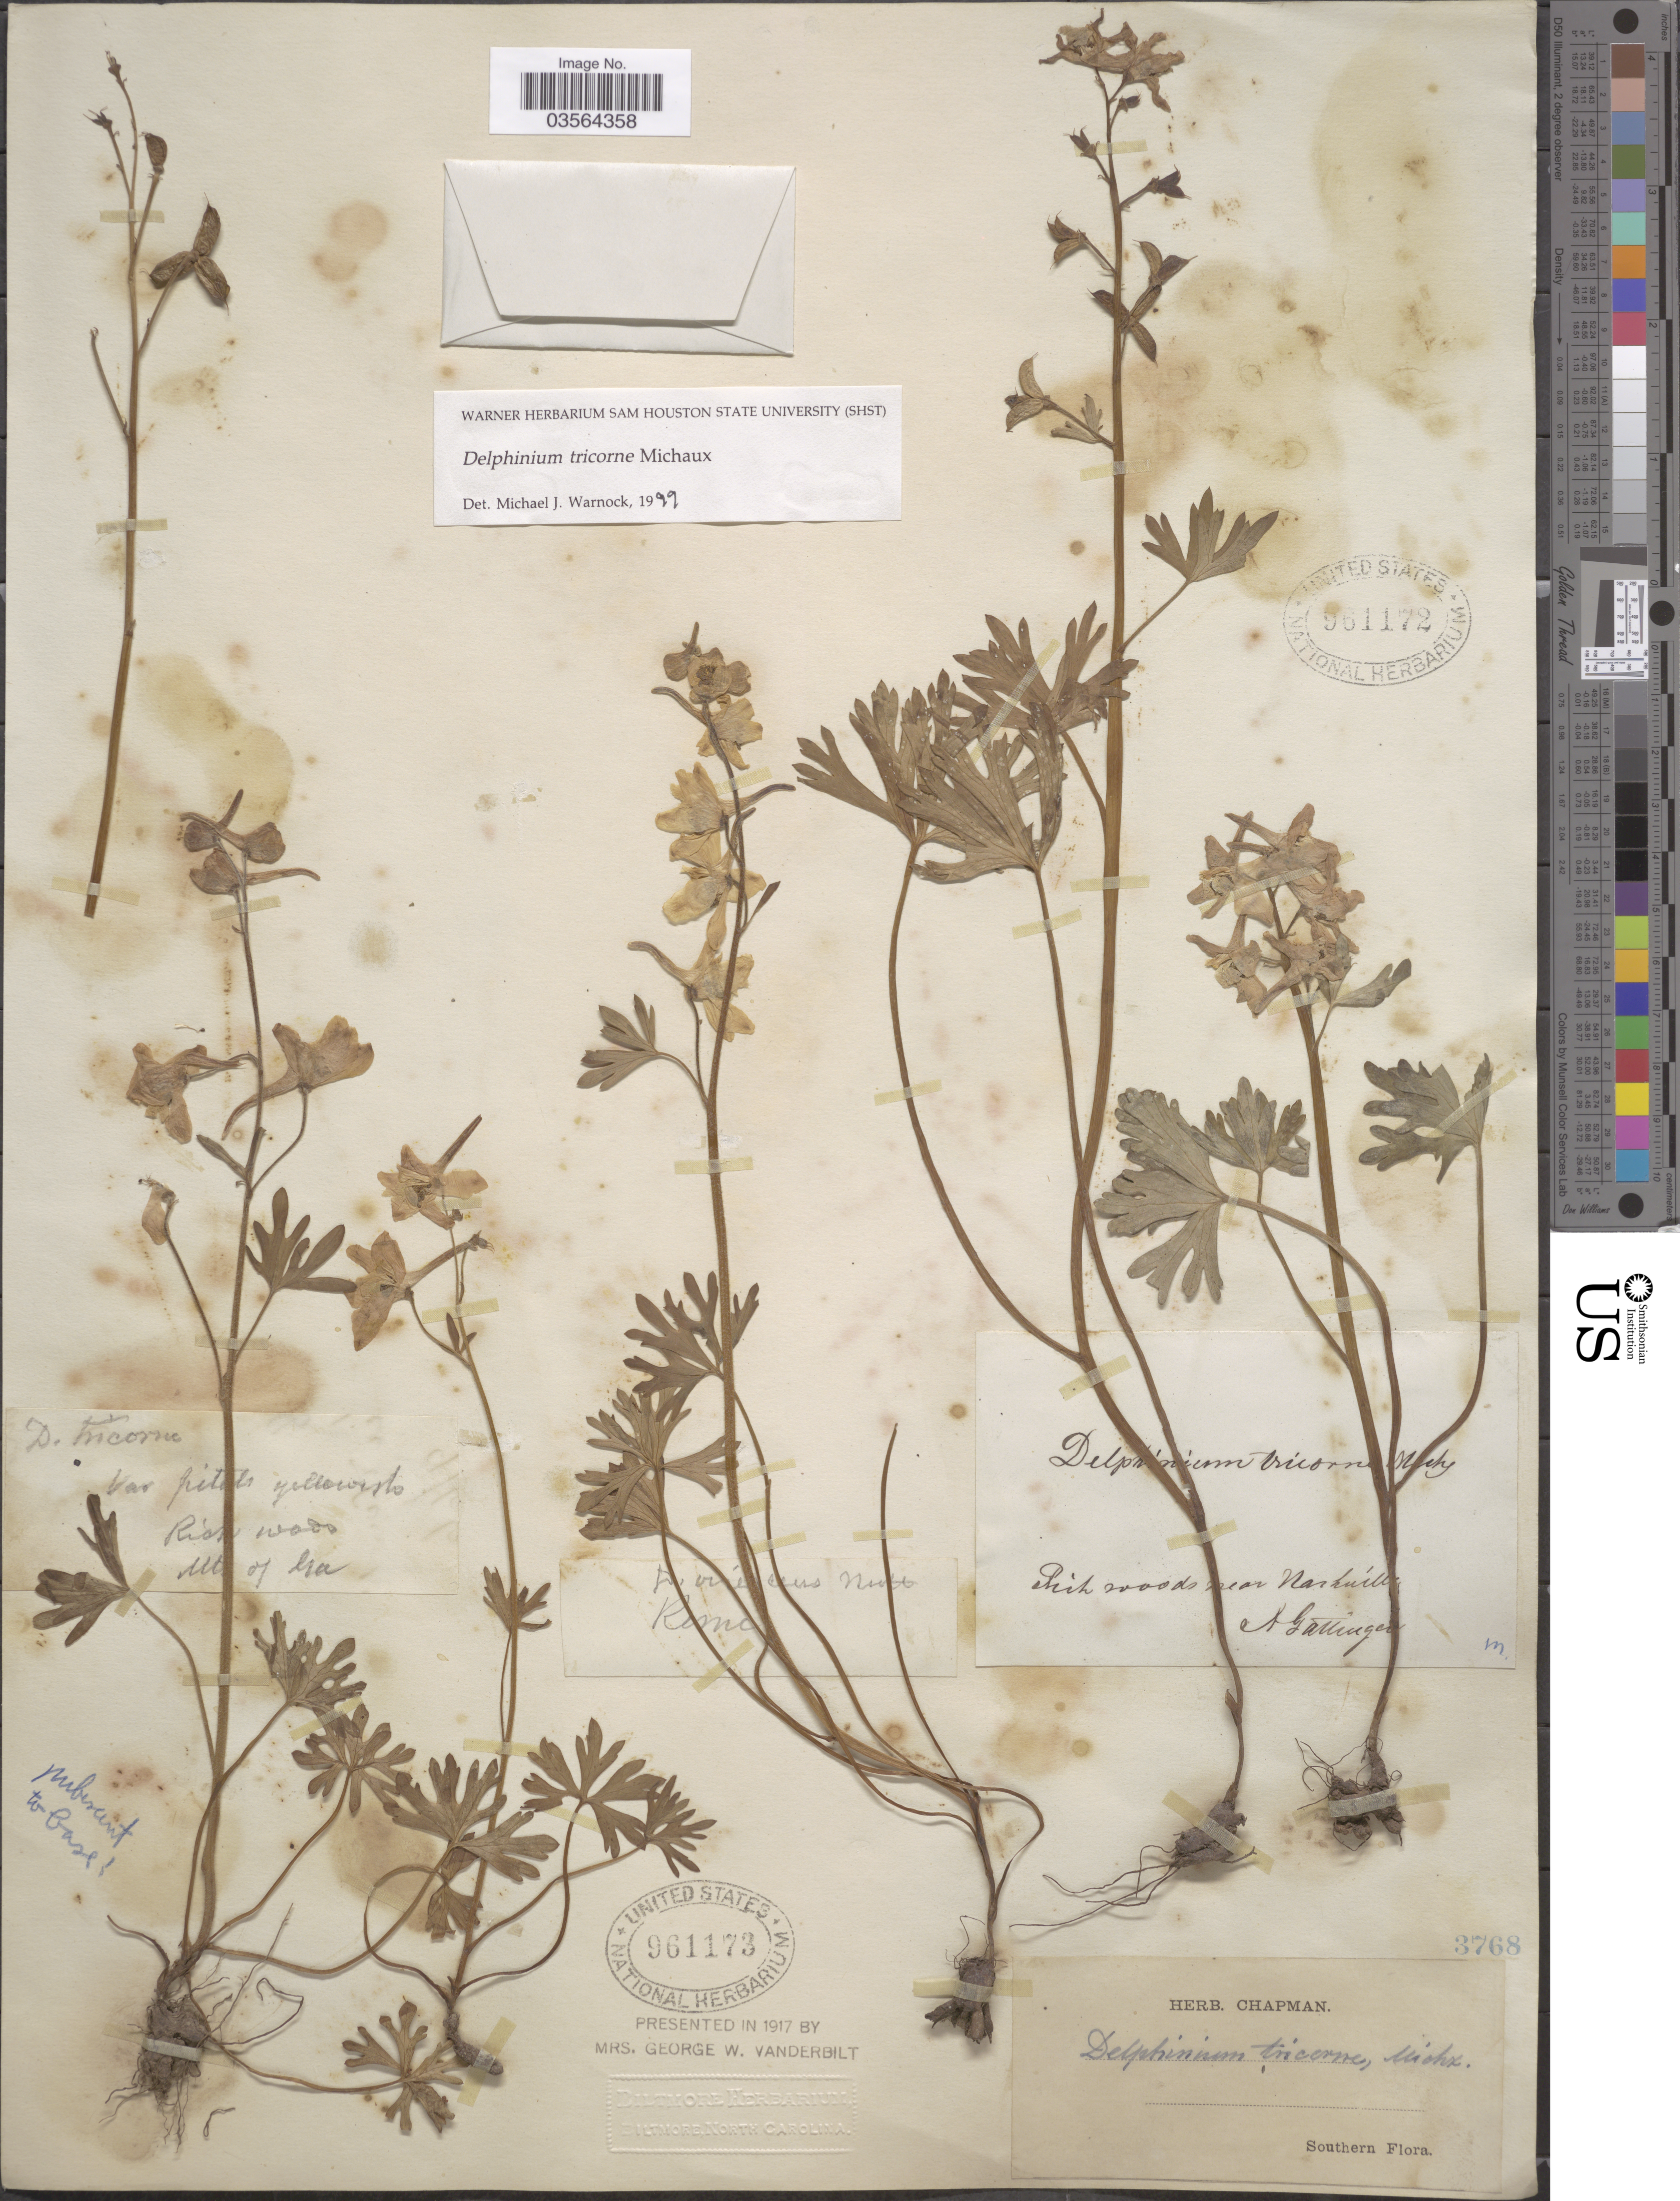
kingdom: Plantae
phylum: Tracheophyta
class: Magnoliopsida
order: Ranunculales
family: Ranunculaceae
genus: Delphinium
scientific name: Delphinium tricorne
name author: Michx.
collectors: ex herb. Chapman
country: United States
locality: Southern.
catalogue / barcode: US 961173